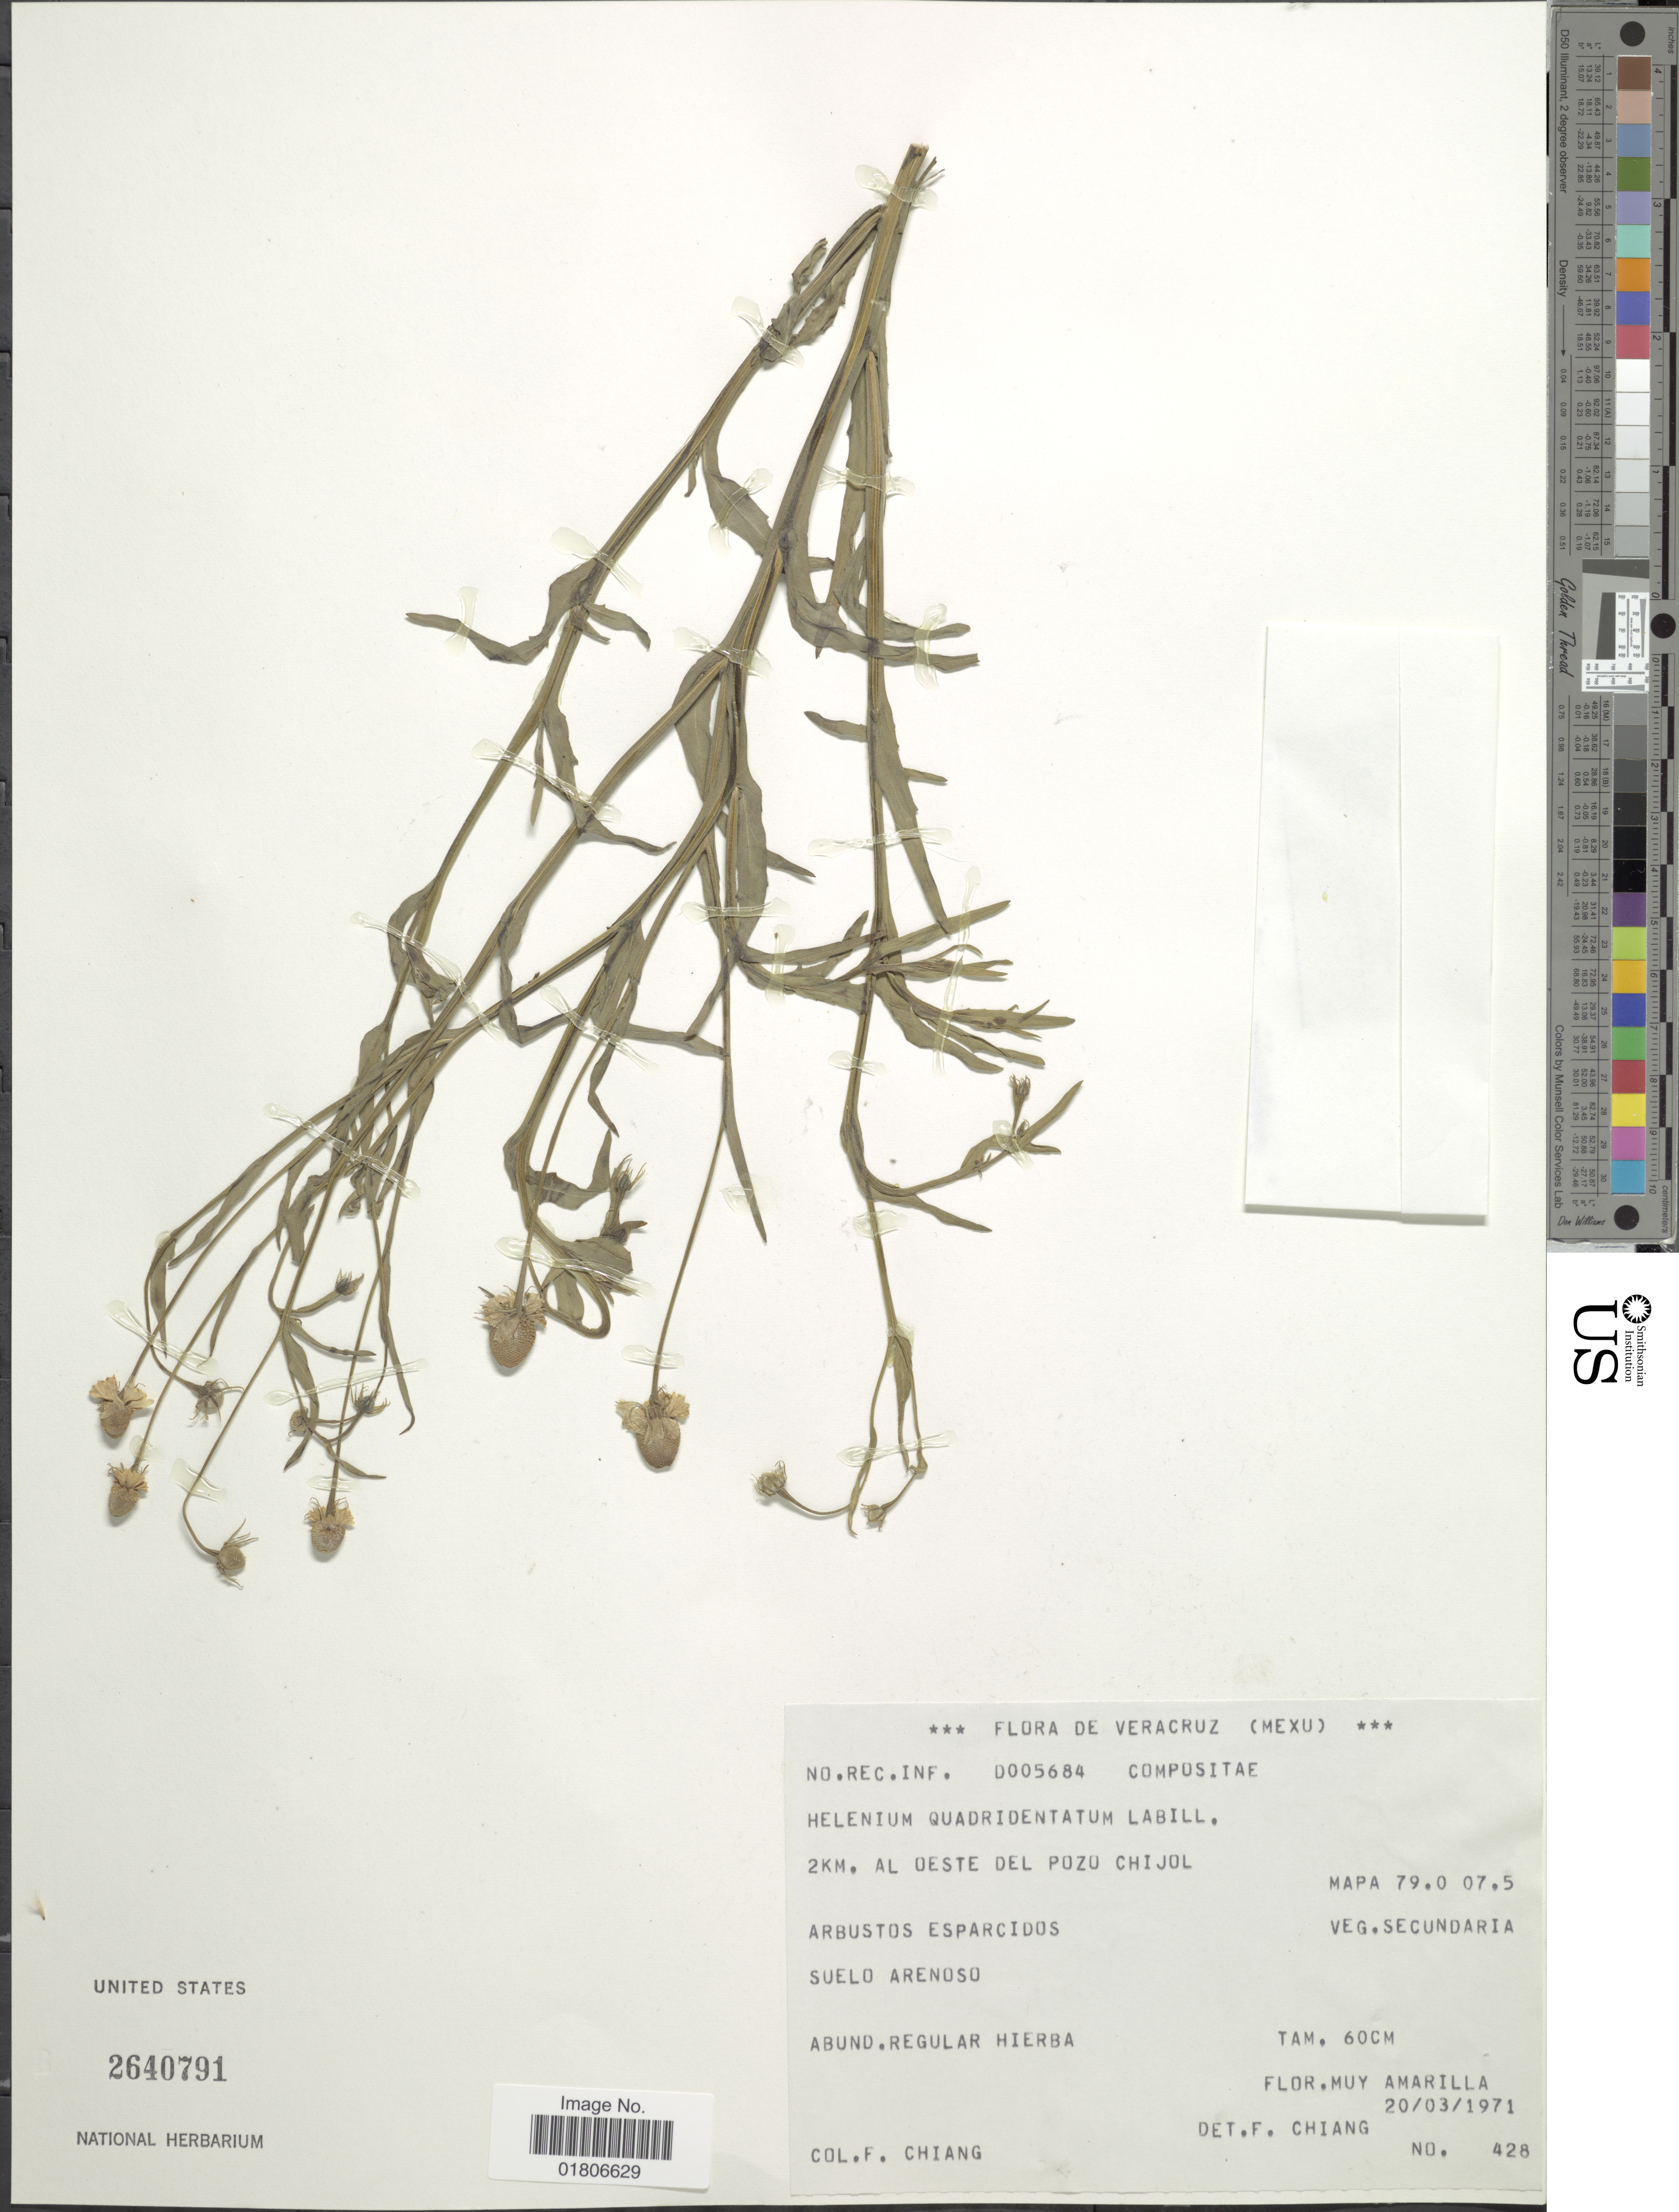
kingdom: Plantae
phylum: Tracheophyta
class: Magnoliopsida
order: Asterales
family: Asteraceae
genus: Helenium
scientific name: Helenium quadridentatum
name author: Labill.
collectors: F. Chiang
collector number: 428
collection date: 1971-03-20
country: Mexico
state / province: Veracruz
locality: Veracruz. 2km. al oeste del Pozo Chijol Mapa 79.0 07.5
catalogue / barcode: US 2640791